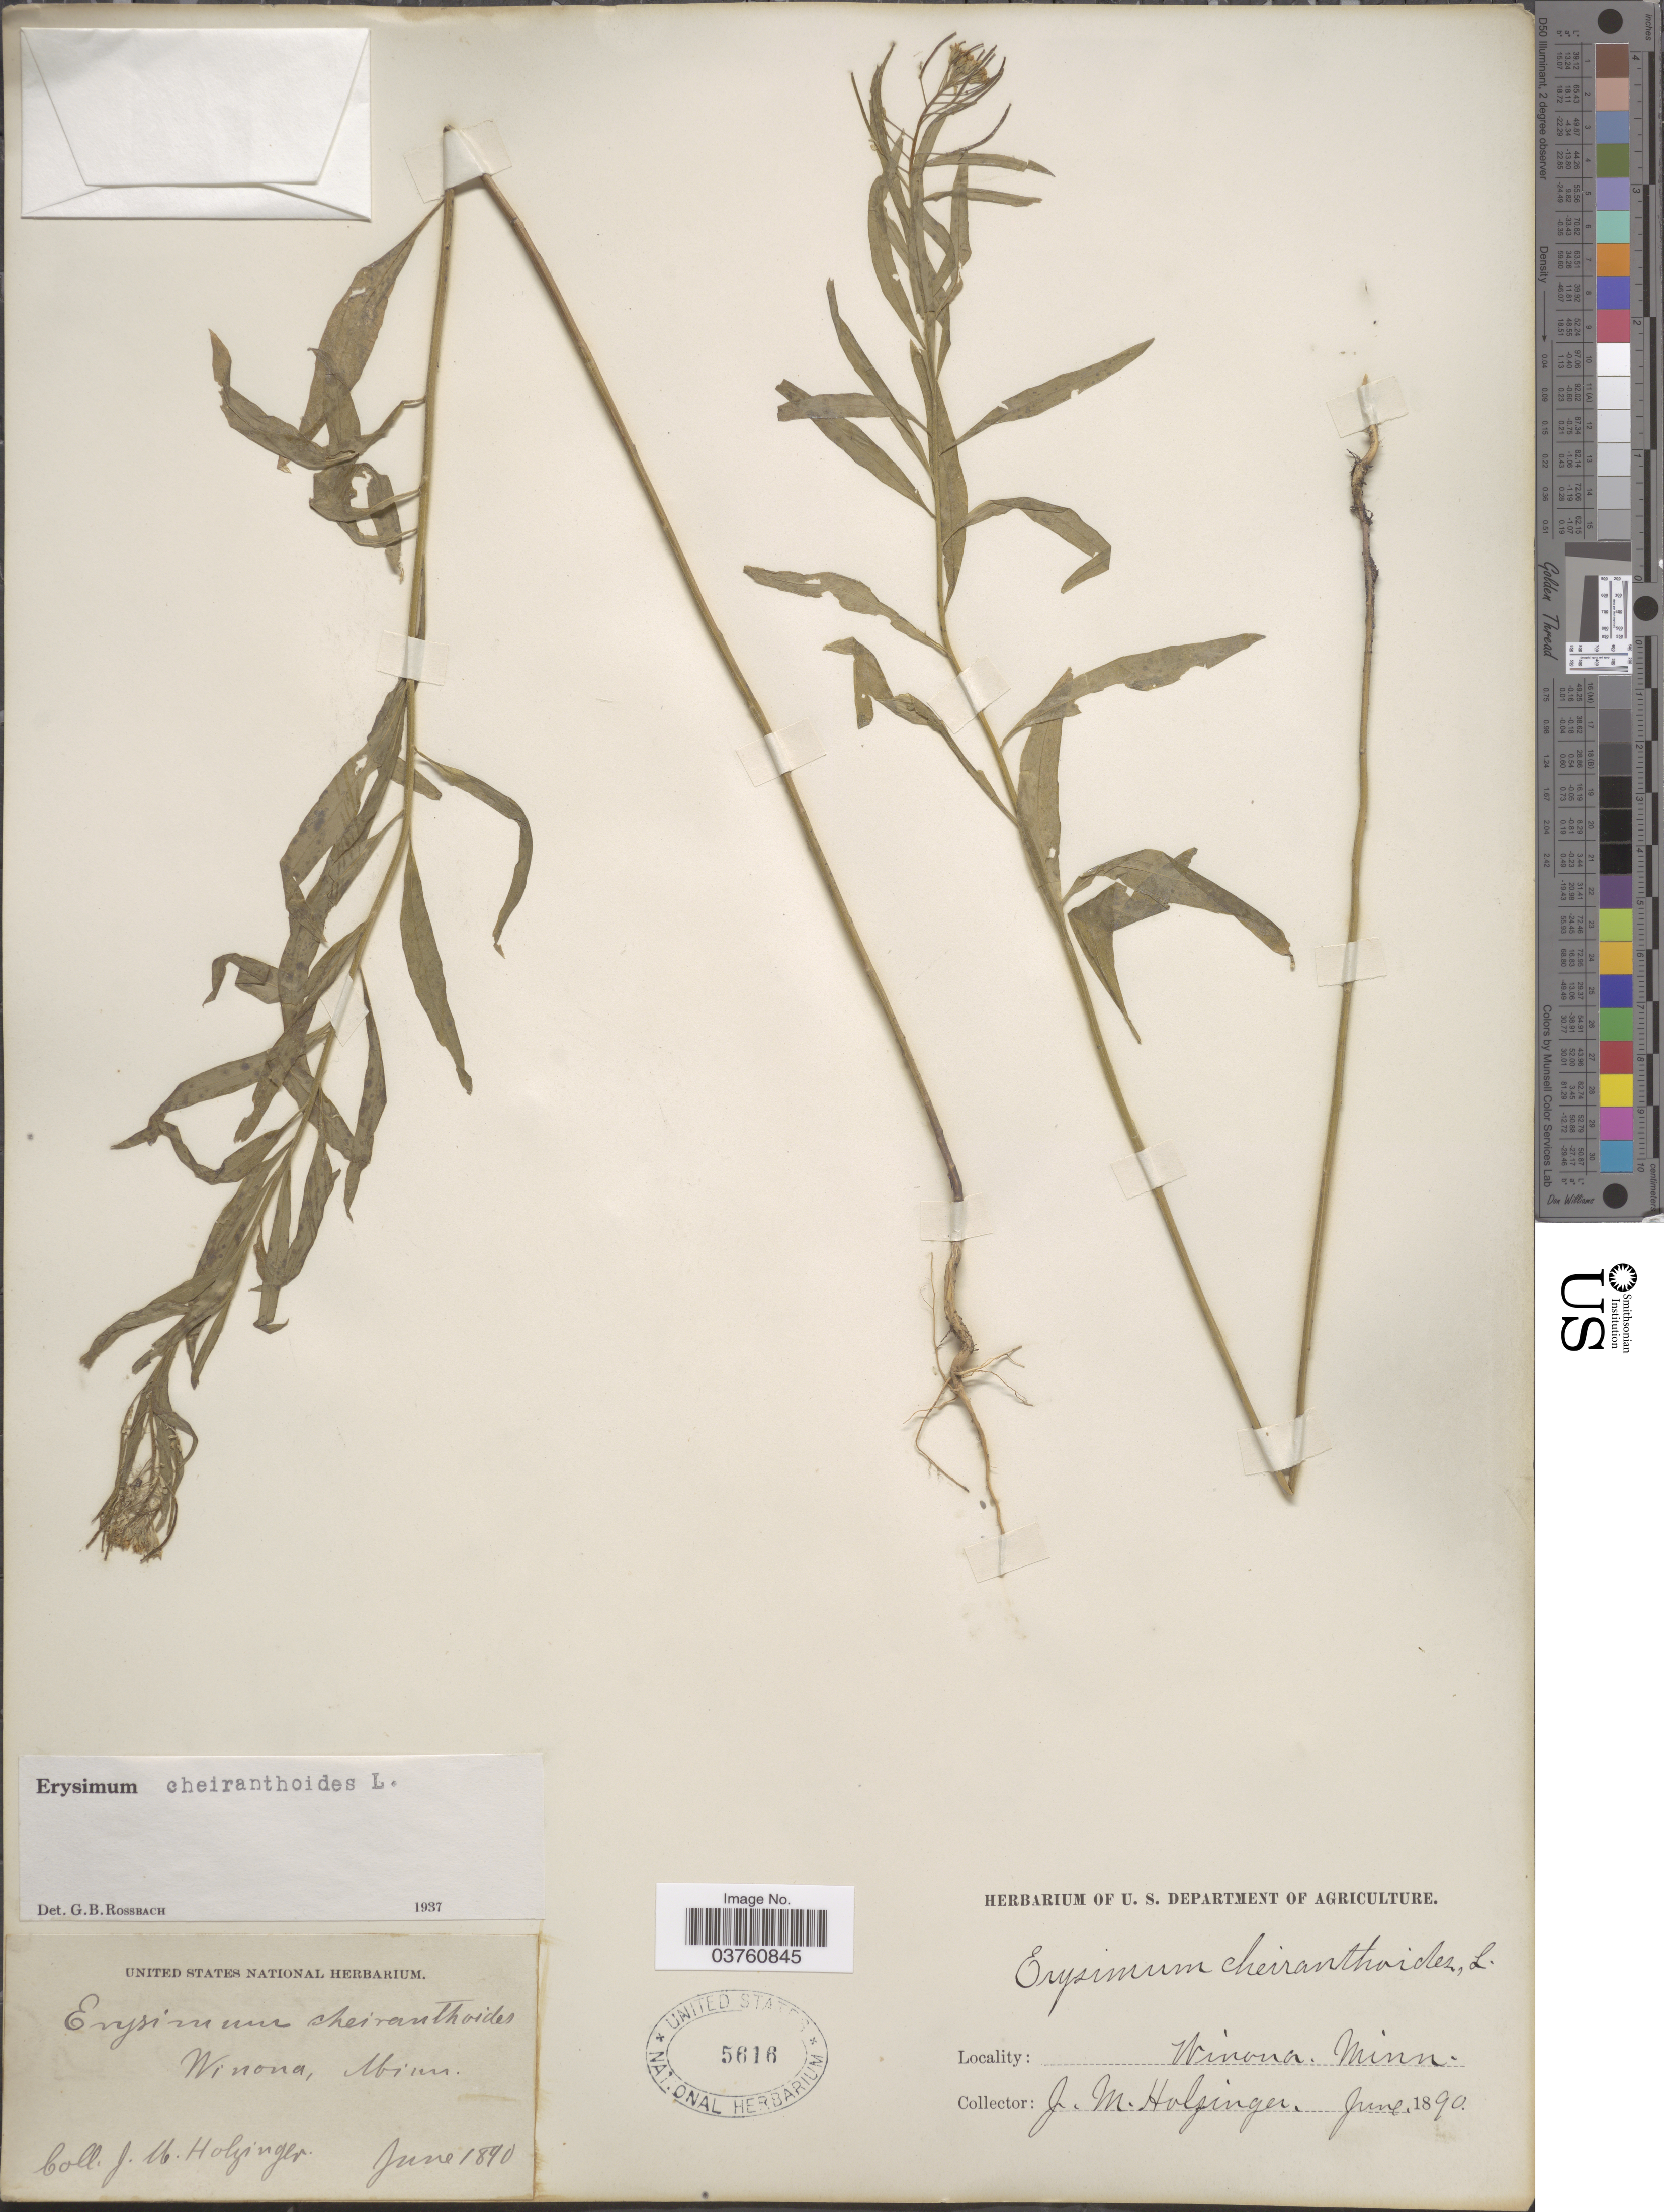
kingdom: Plantae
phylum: Tracheophyta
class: Magnoliopsida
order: Brassicales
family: Brassicaceae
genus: Erysimum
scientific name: Erysimum cheiranthoides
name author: L.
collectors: J. M. Holzinger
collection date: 1890-06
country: United States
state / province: Minnesota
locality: Winona.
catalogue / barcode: US 5616